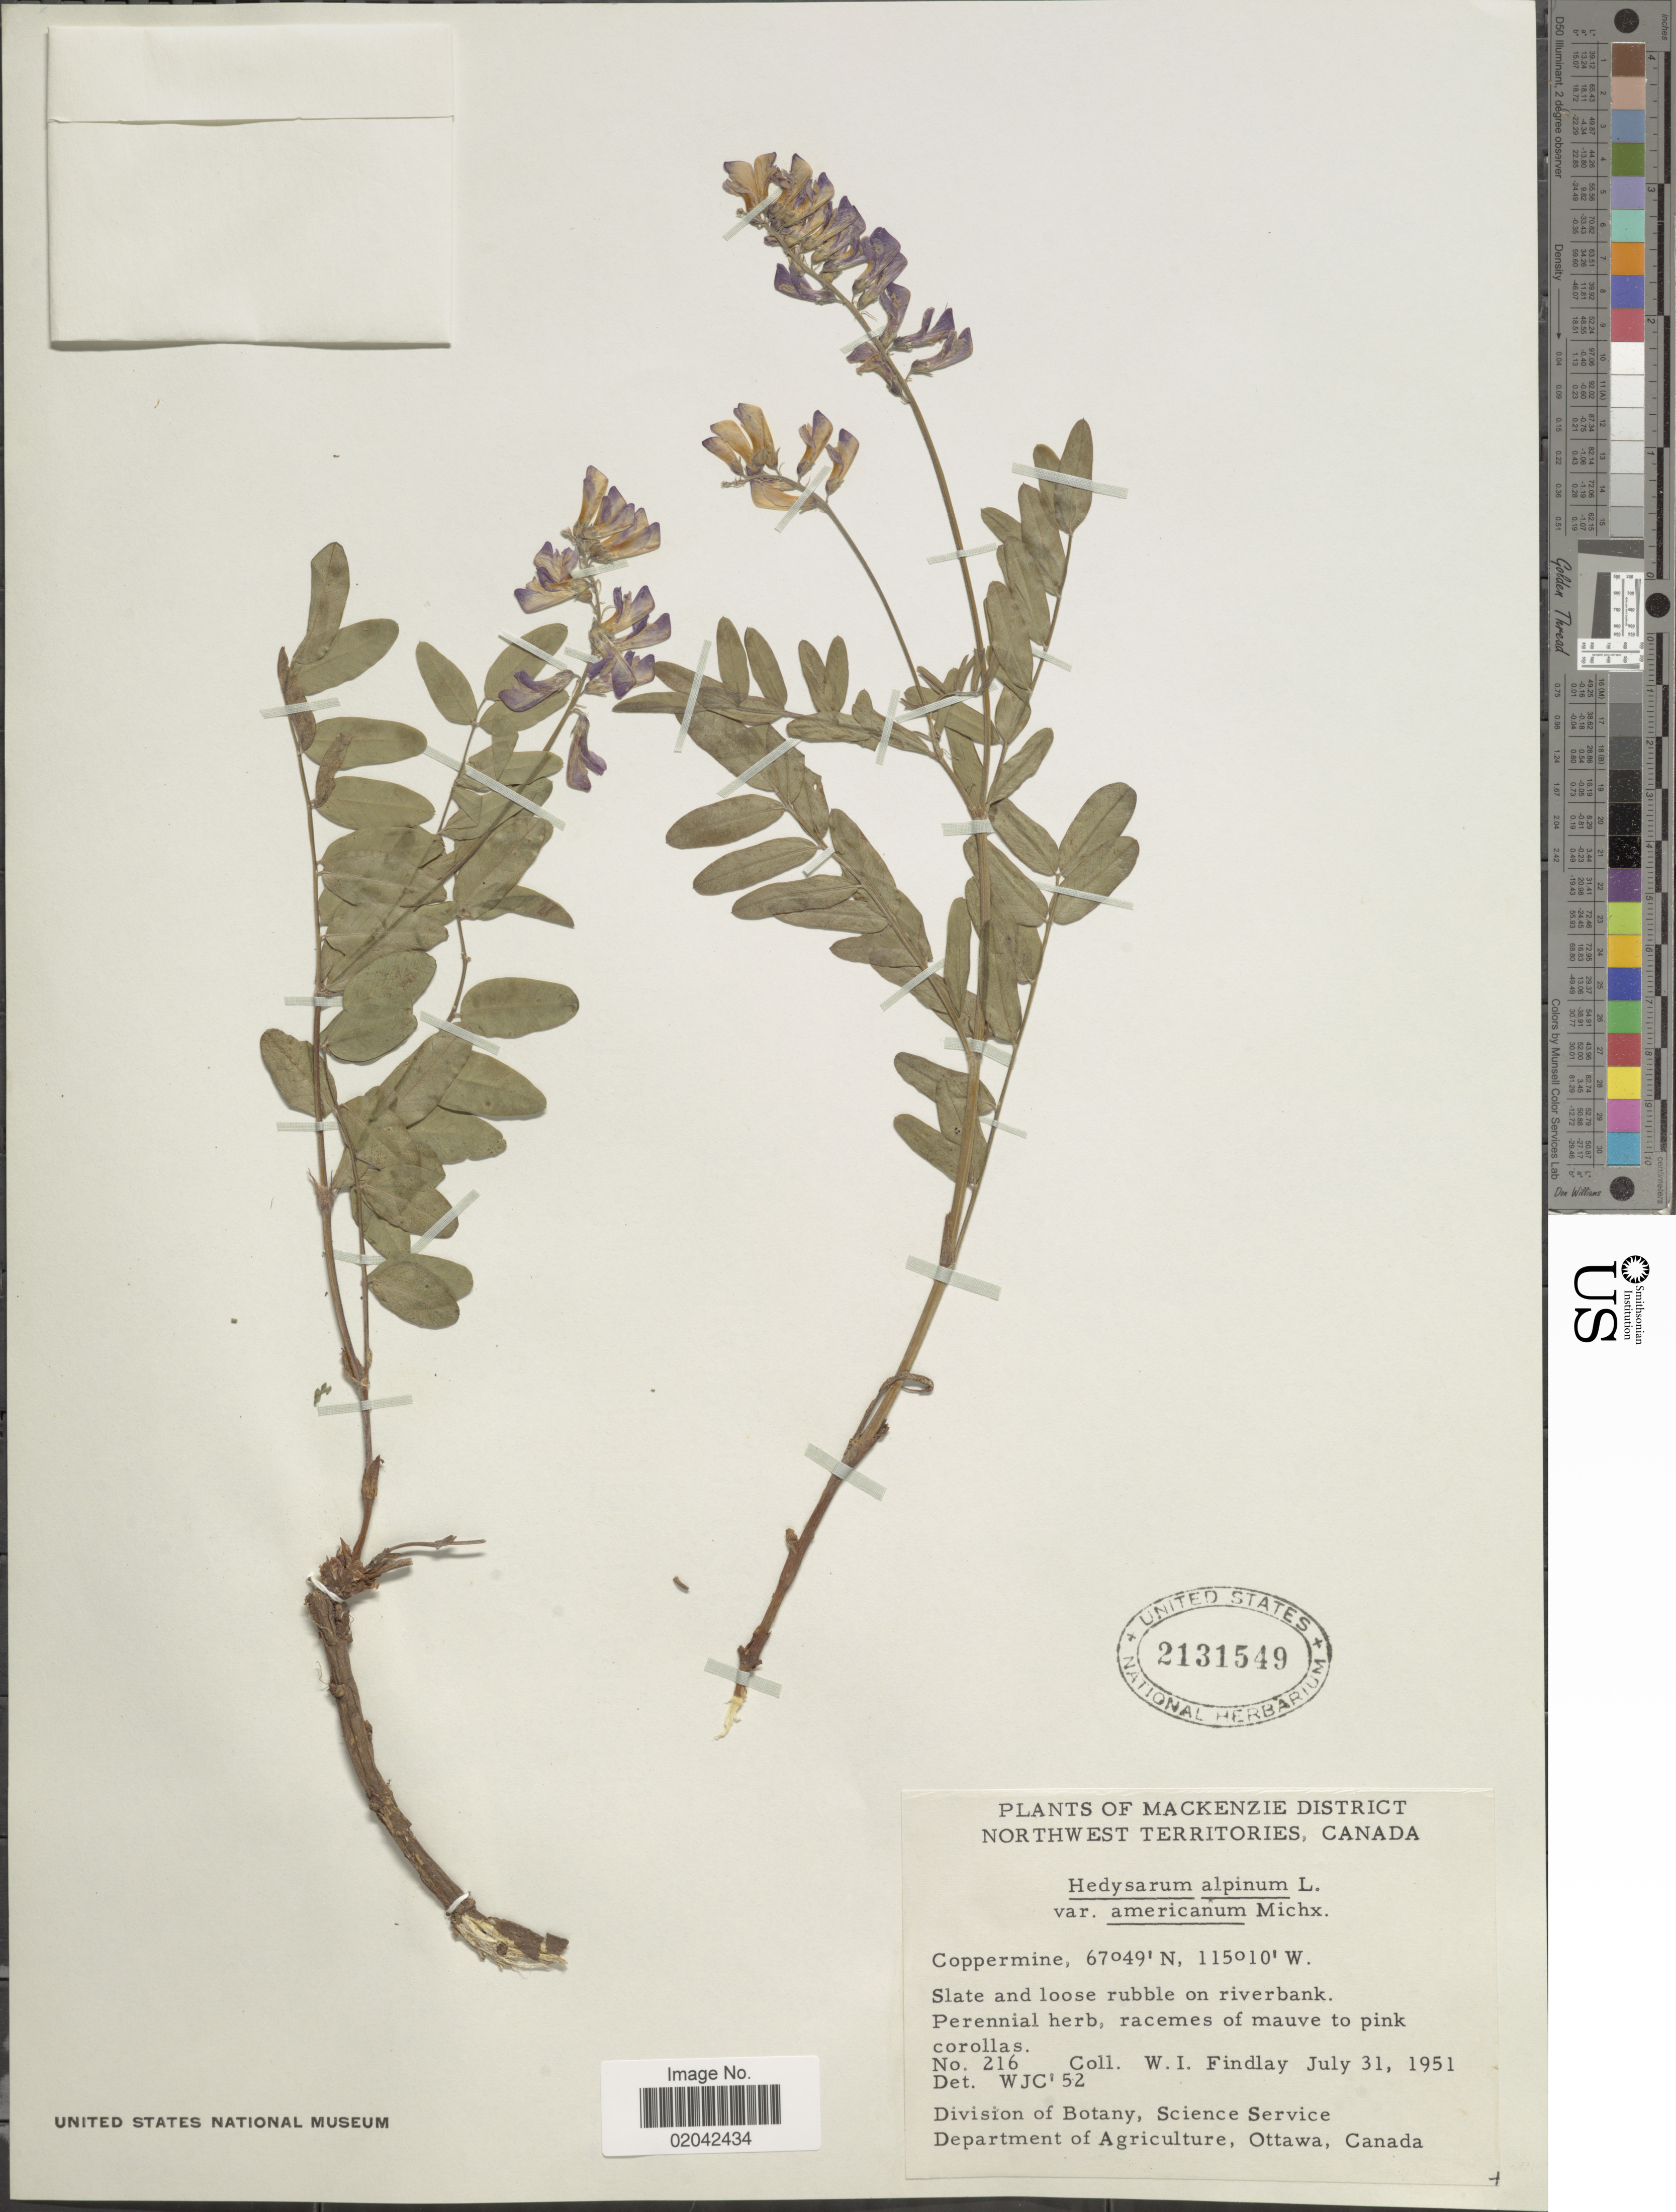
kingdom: Plantae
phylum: Tracheophyta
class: Magnoliopsida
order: Fabales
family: Fabaceae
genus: Hedysarum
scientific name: Hedysarum alpinum var. americanum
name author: Michx. ex Pursh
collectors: W. Findlay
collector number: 216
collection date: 1951-07-31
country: Canada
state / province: Northwest Territories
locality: Mackenzie District, Coppermine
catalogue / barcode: US 2131549